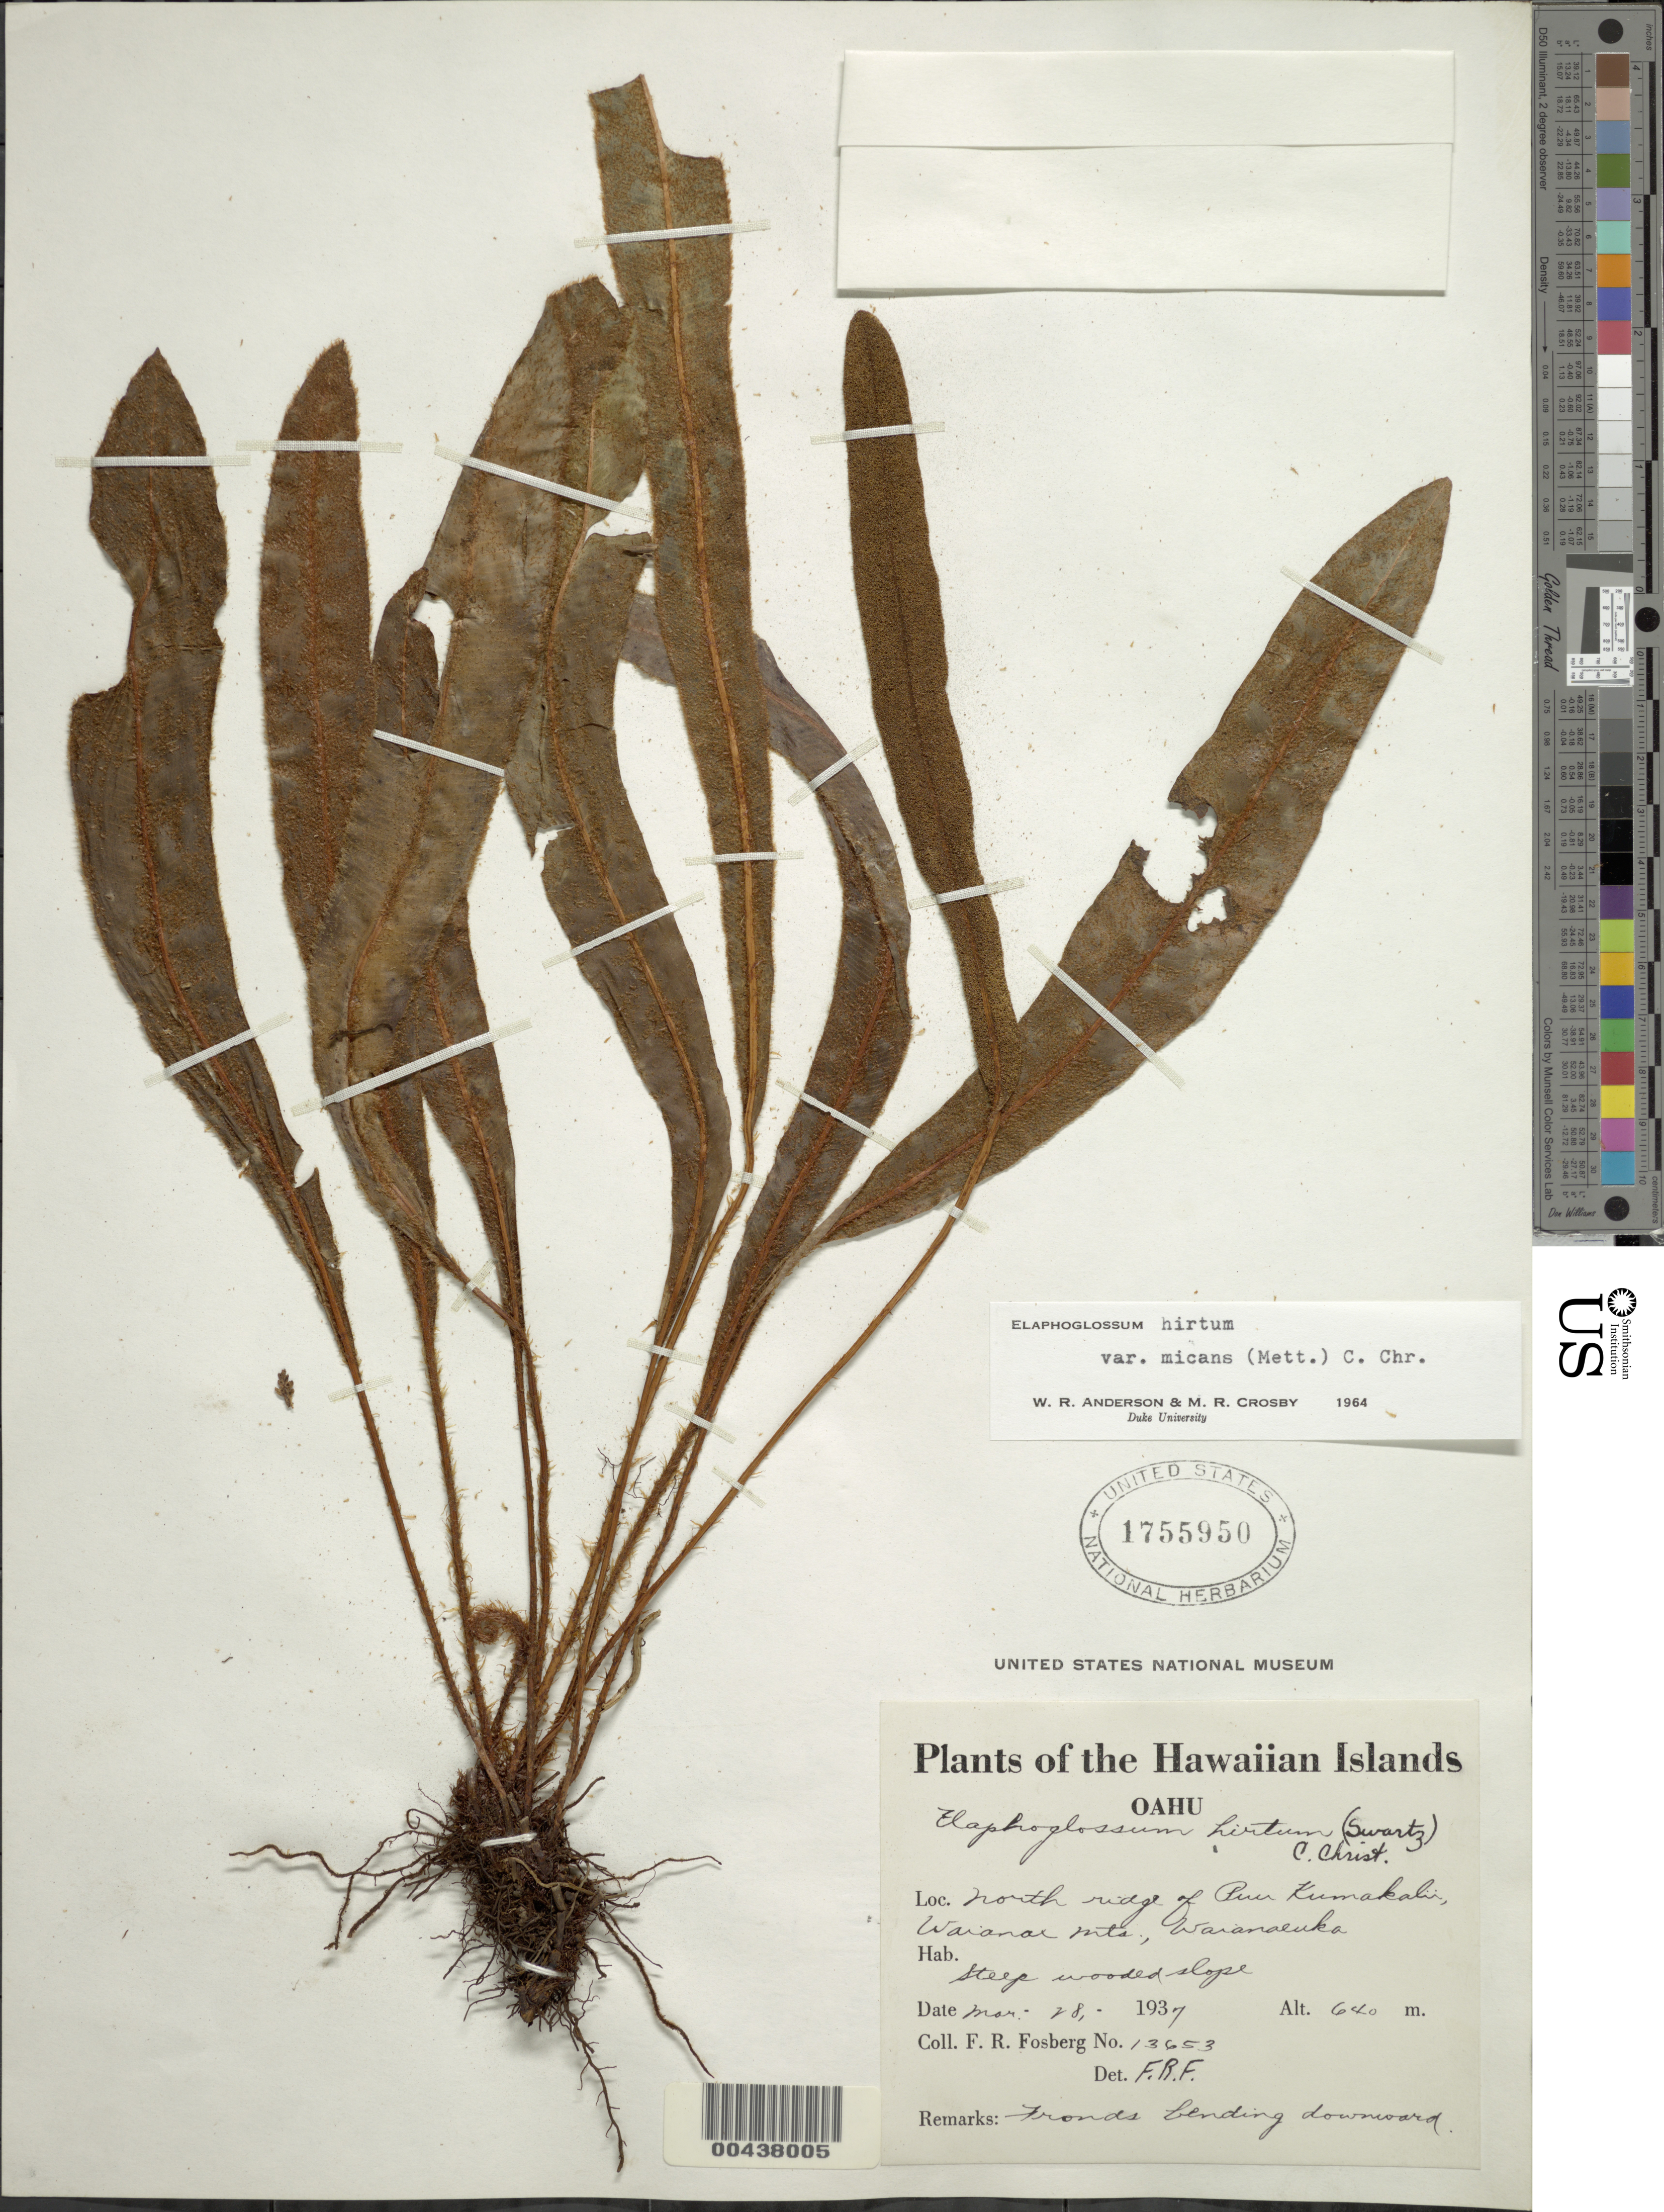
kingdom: Plantae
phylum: Tracheophyta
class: Polypodiopsida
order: Polypodiales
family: Dryopteridaceae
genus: Elaphoglossum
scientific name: Elaphoglossum hirtum var. micans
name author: C. Chr.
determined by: Anderson, W. R.; Crosby, M.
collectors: F. R. Fosberg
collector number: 13653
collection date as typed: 28 Mar 1937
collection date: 1937-03-28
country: United States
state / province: Hawaii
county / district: Honolulu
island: Oahu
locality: N ridge of Puu Kumakalii, Waianae Mts., Waianaeuka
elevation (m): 640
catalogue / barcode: US 1755950